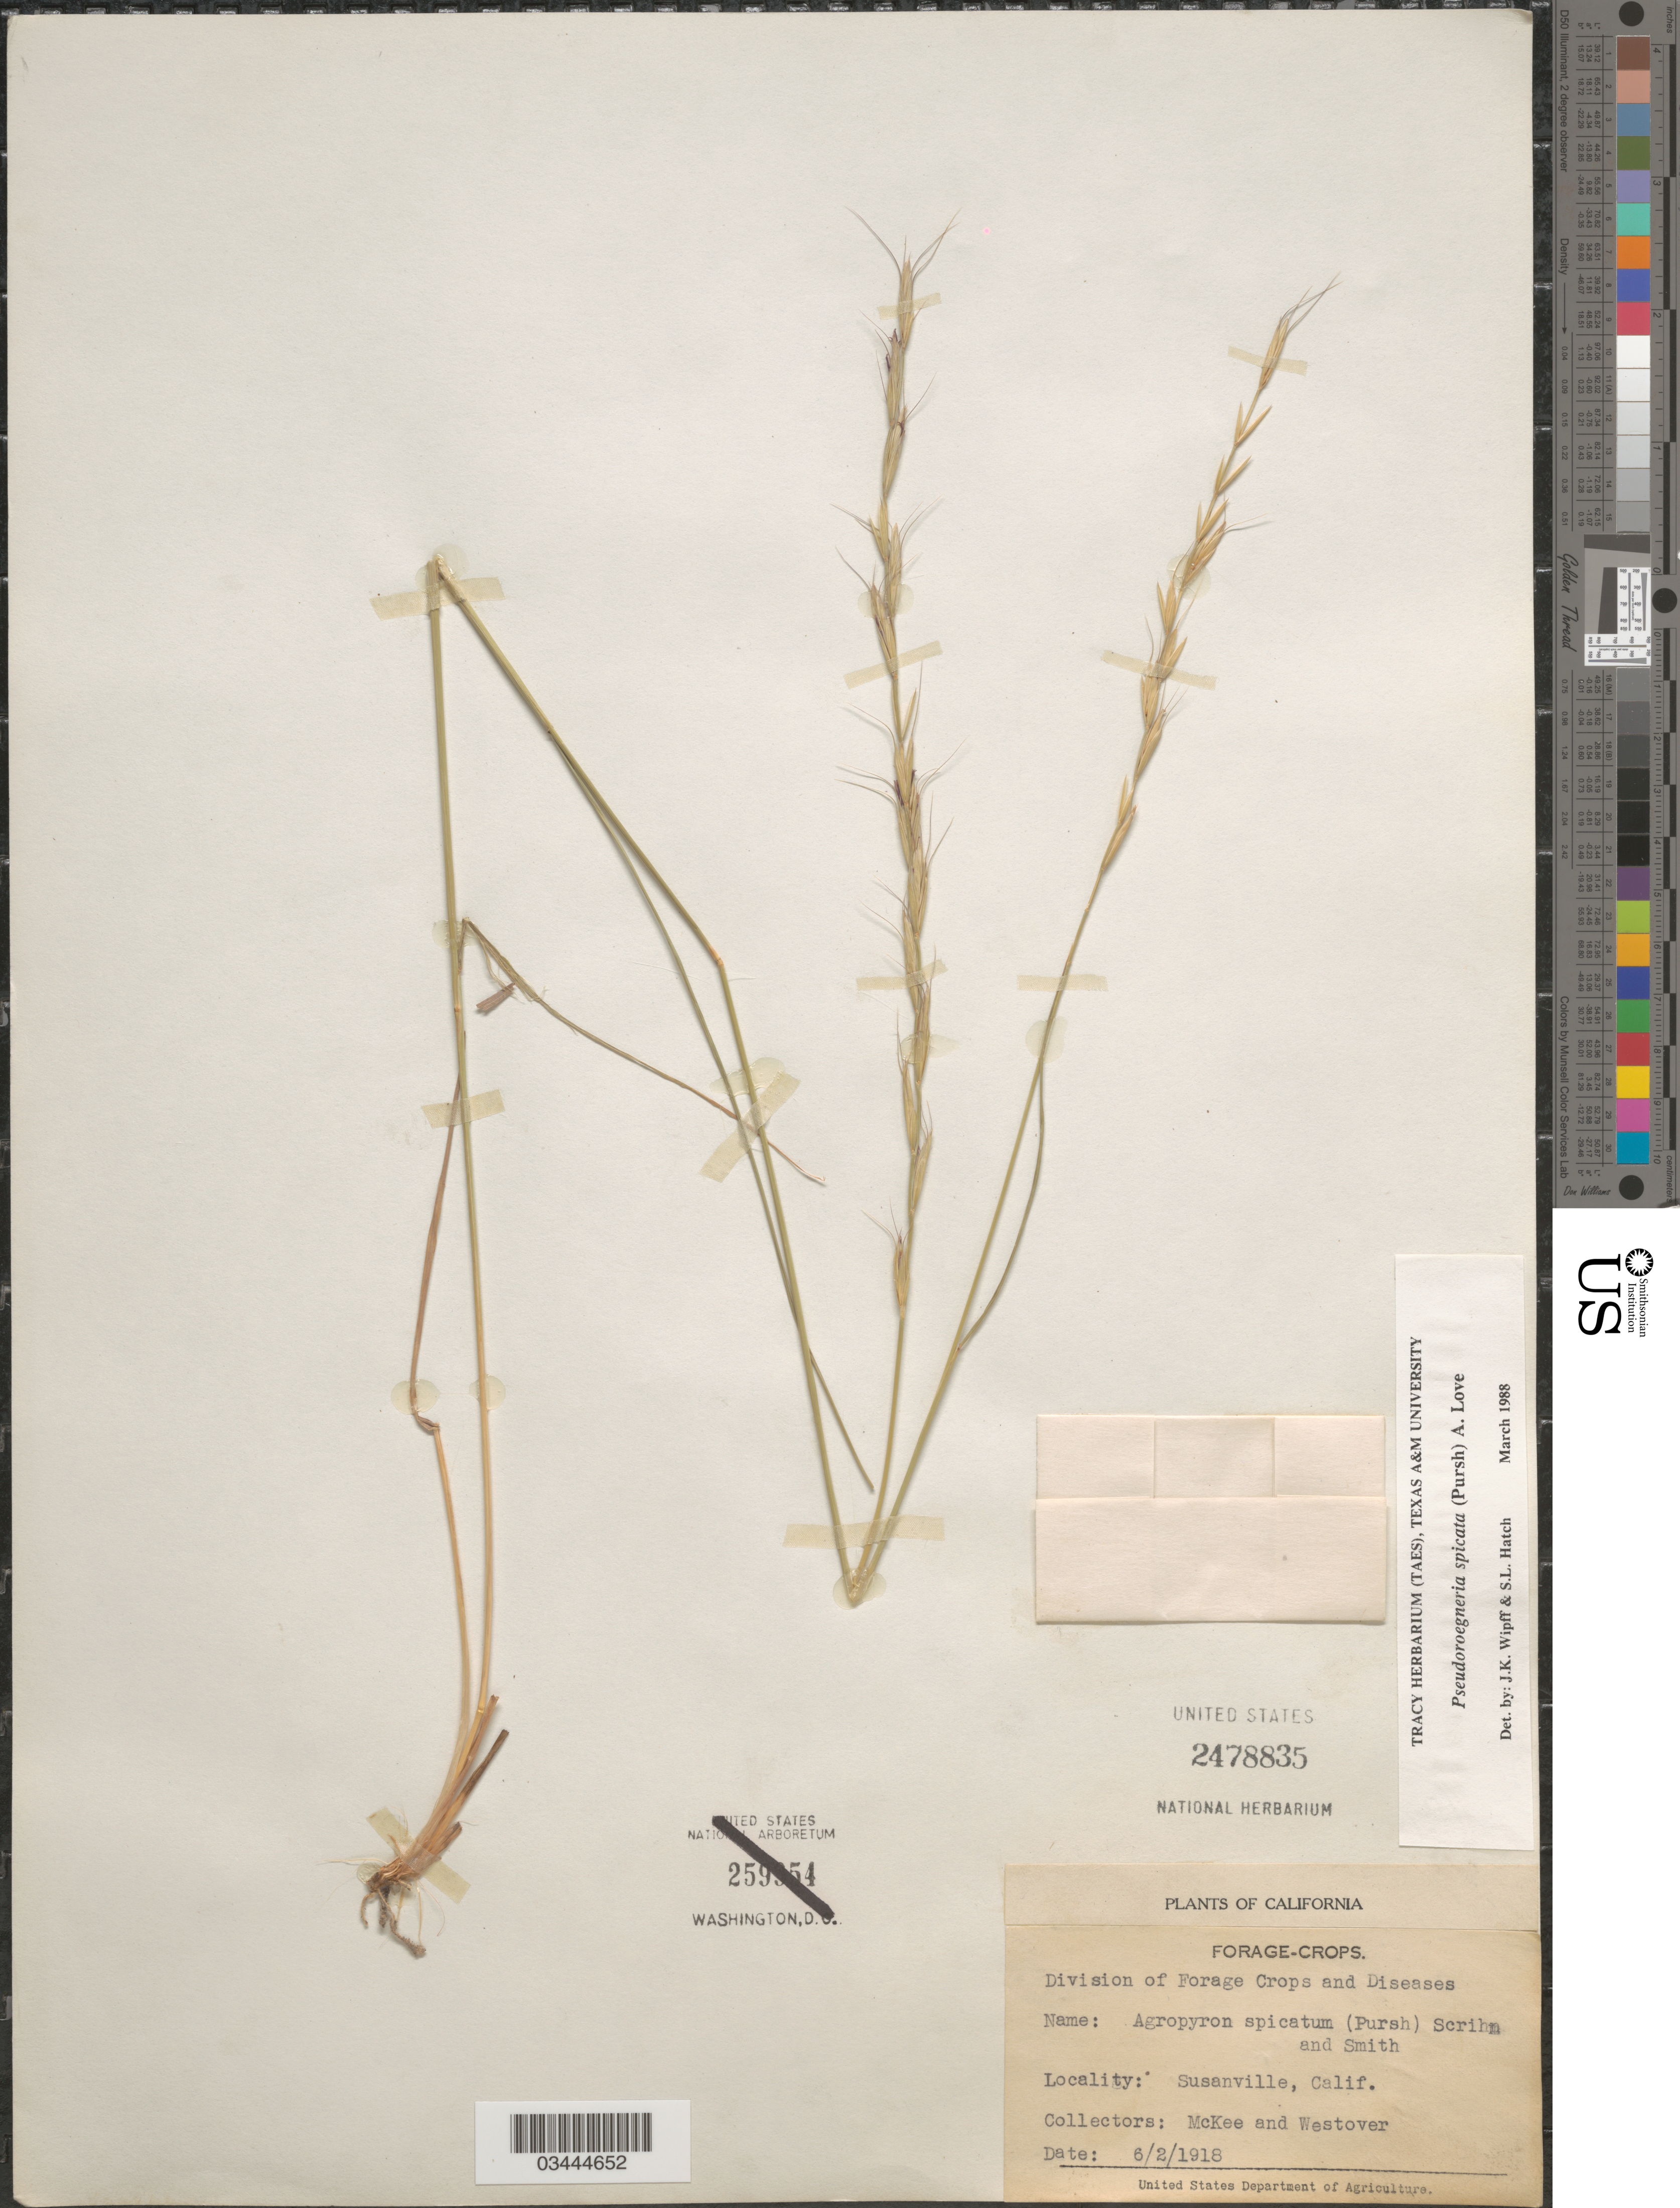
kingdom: Plantae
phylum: Tracheophyta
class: Liliopsida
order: Poales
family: Poaceae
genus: Pseudoroegneria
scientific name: Pseudoroegneria spicata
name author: (Pursh) Á. Löve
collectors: McKee, -- & Westover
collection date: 1918-06-02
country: United States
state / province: California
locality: Susanville.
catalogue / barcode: US 2478835